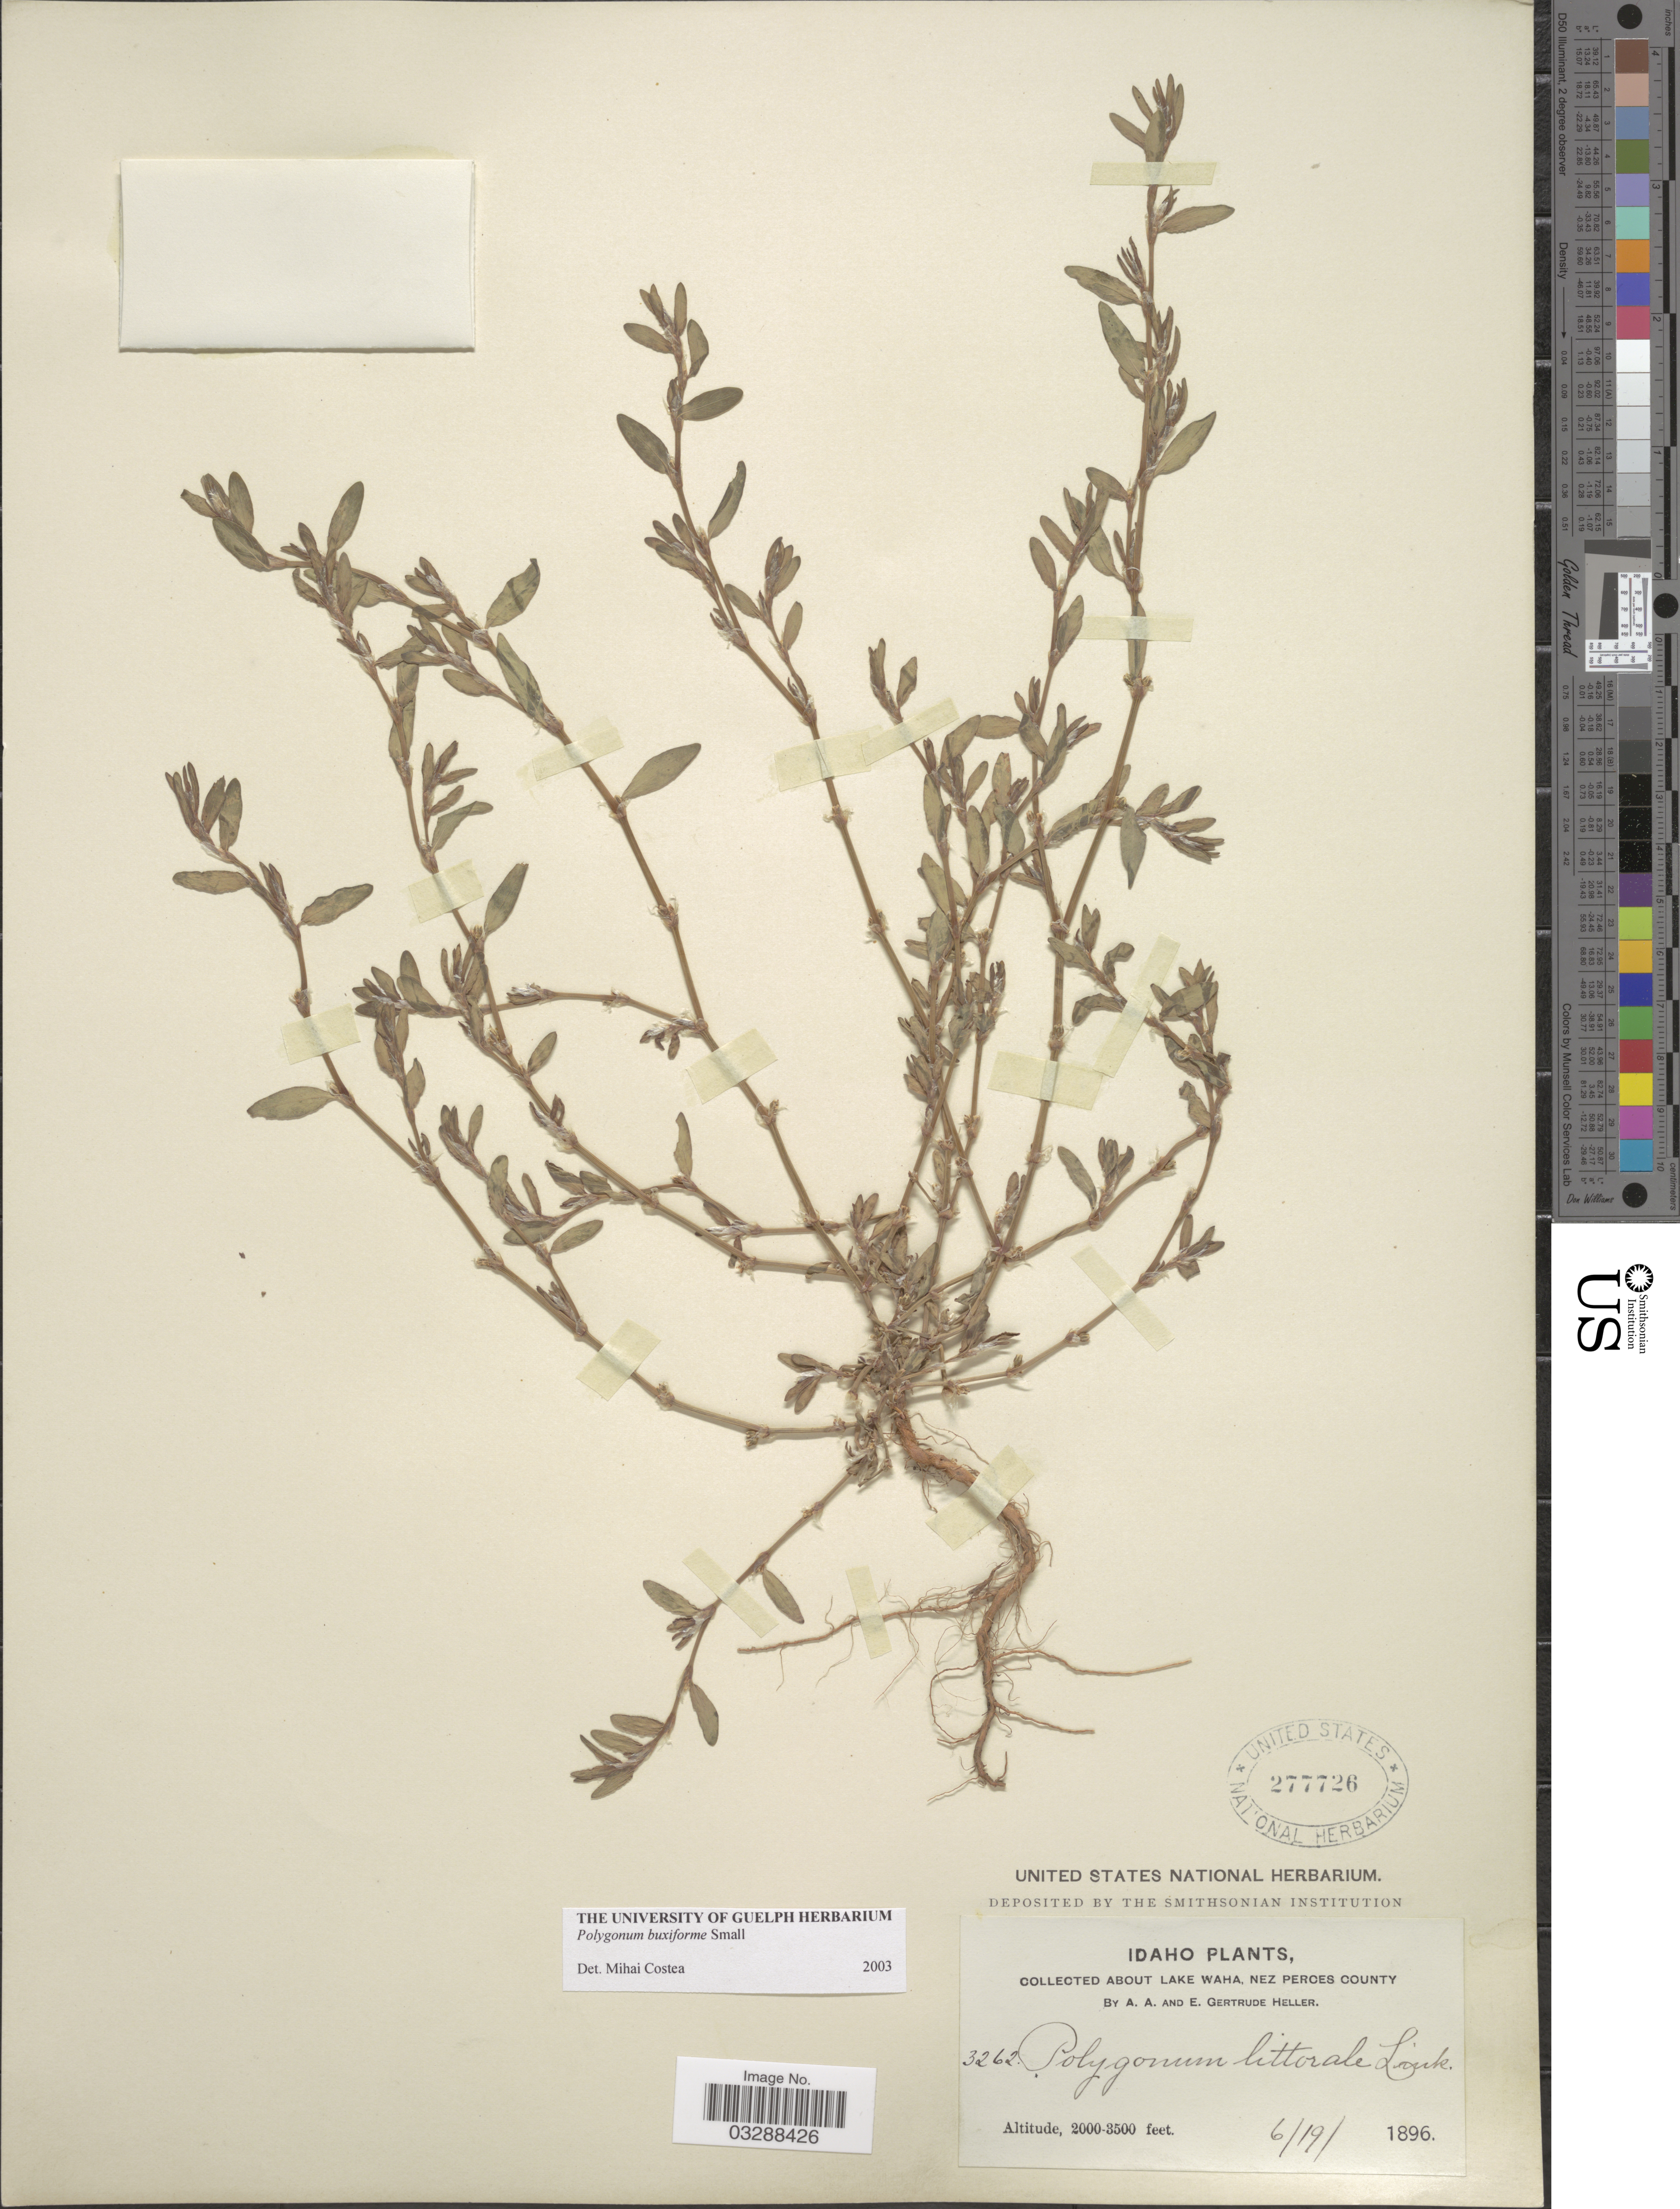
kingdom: Plantae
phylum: Tracheophyta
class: Magnoliopsida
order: Caryophyllales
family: Polygonaceae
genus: Polygonum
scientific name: Polygonum buxiforme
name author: Small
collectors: A. A. Heller & E. G. Heller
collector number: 3262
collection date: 1896-06-19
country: United States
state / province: Idaho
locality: About Lake Waha, Nez Perces County.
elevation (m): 610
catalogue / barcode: US 277726